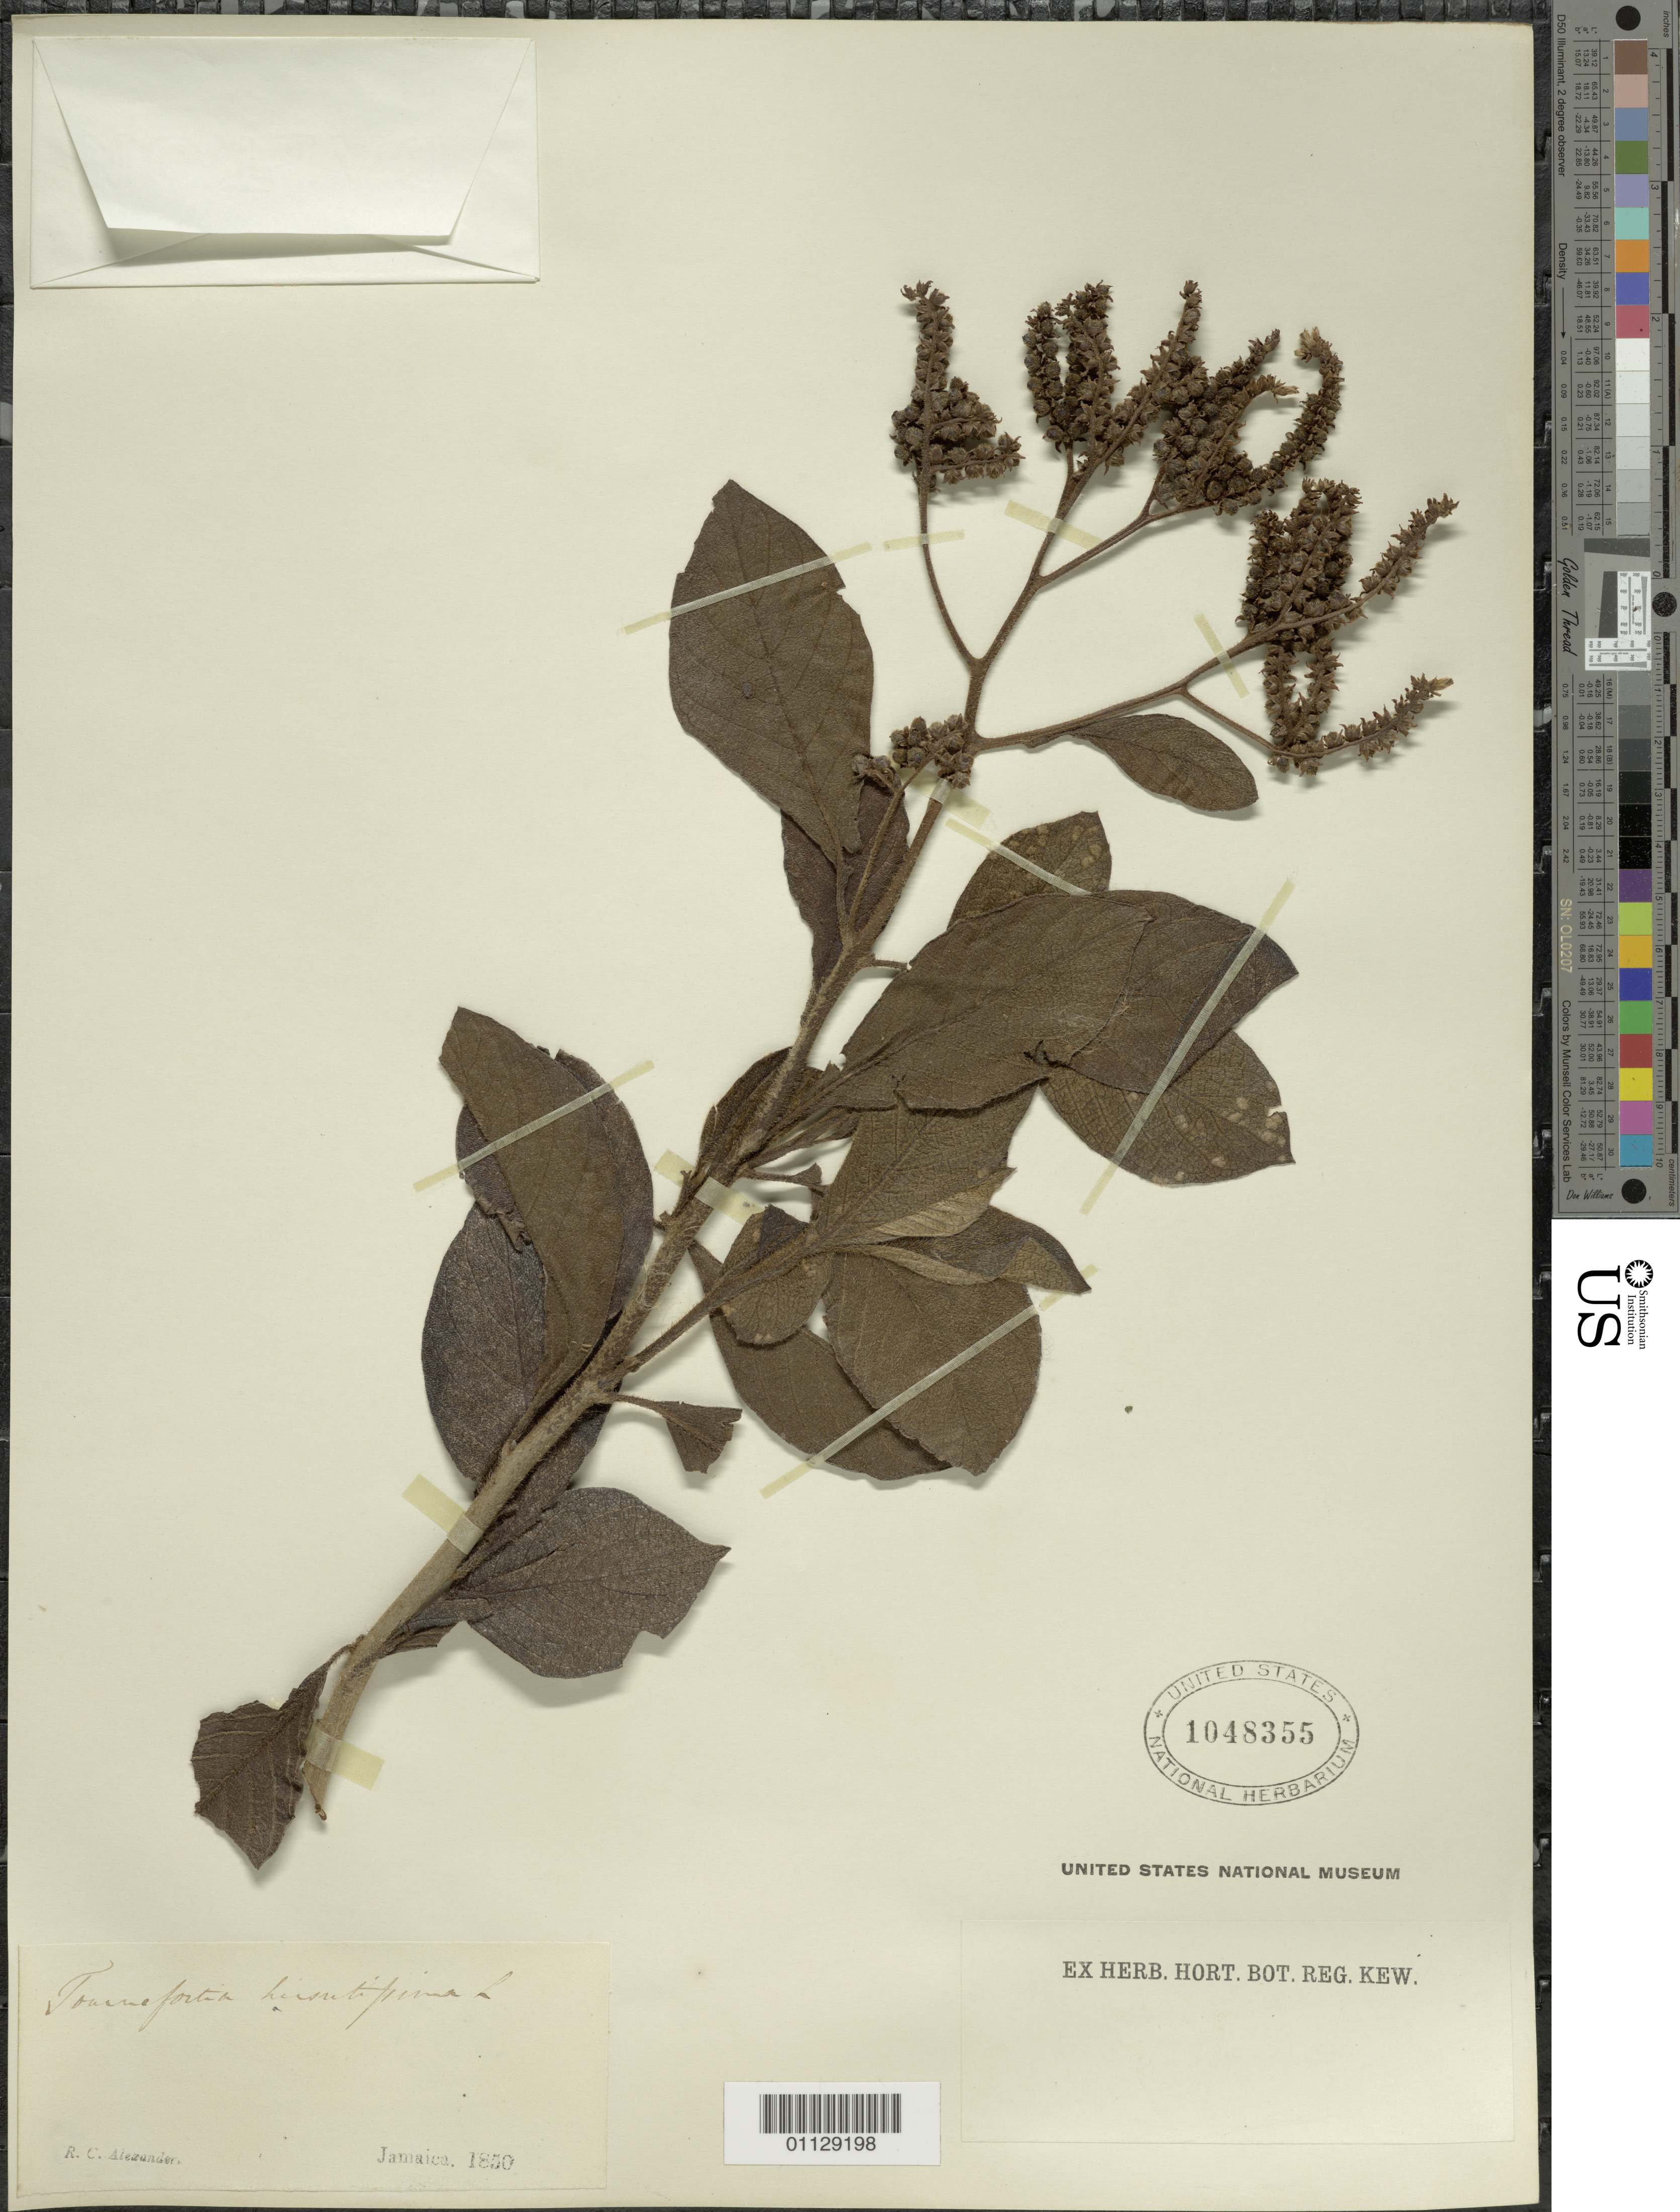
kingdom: Plantae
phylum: Tracheophyta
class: Magnoliopsida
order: Boraginales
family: Heliotropiaceae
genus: Tournefortia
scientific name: Tournefortia hirsutissima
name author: L.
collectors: R. C. Alexander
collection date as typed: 1850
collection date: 1850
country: Jamaica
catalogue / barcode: US 1048355